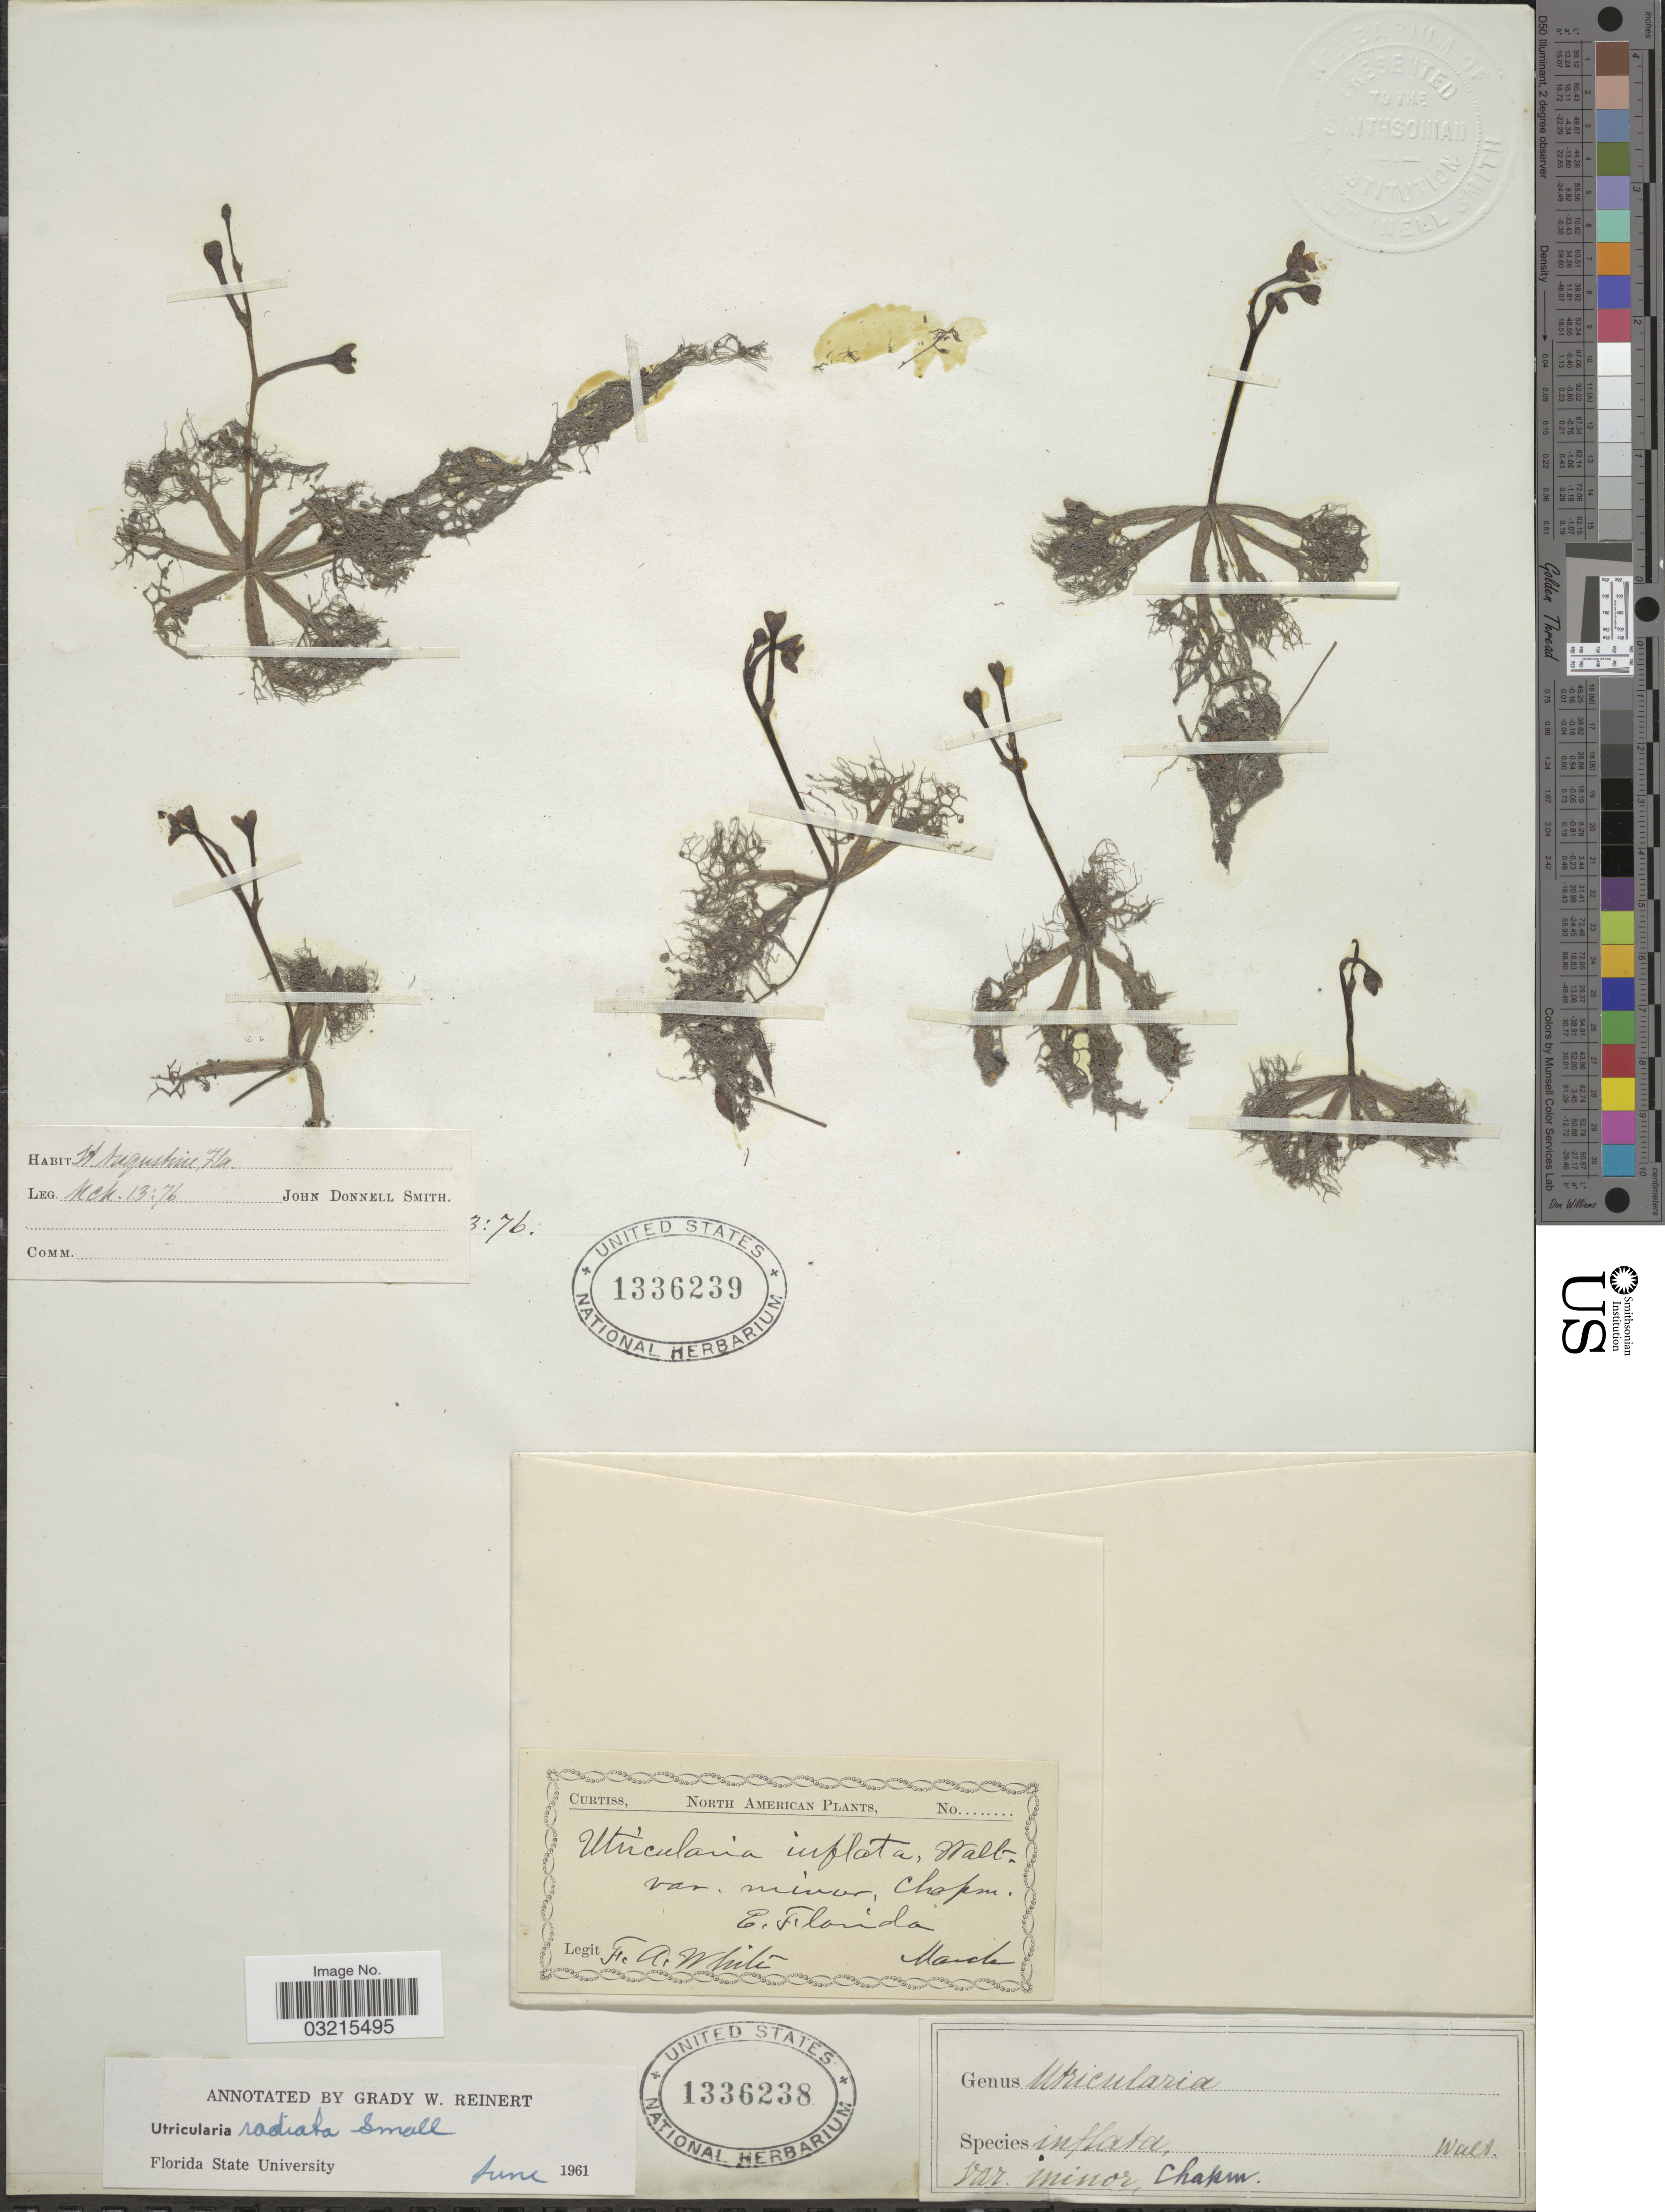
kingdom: Plantae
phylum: Tracheophyta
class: Magnoliopsida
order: Lamiales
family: Lentibulariaceae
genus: Utricularia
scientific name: Utricularia radiata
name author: Small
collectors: J. Donnell Smith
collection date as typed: Transcribed d/m/y: 13/3/76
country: United States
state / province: Florida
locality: St. Augustine, Fla.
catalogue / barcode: US 1336239